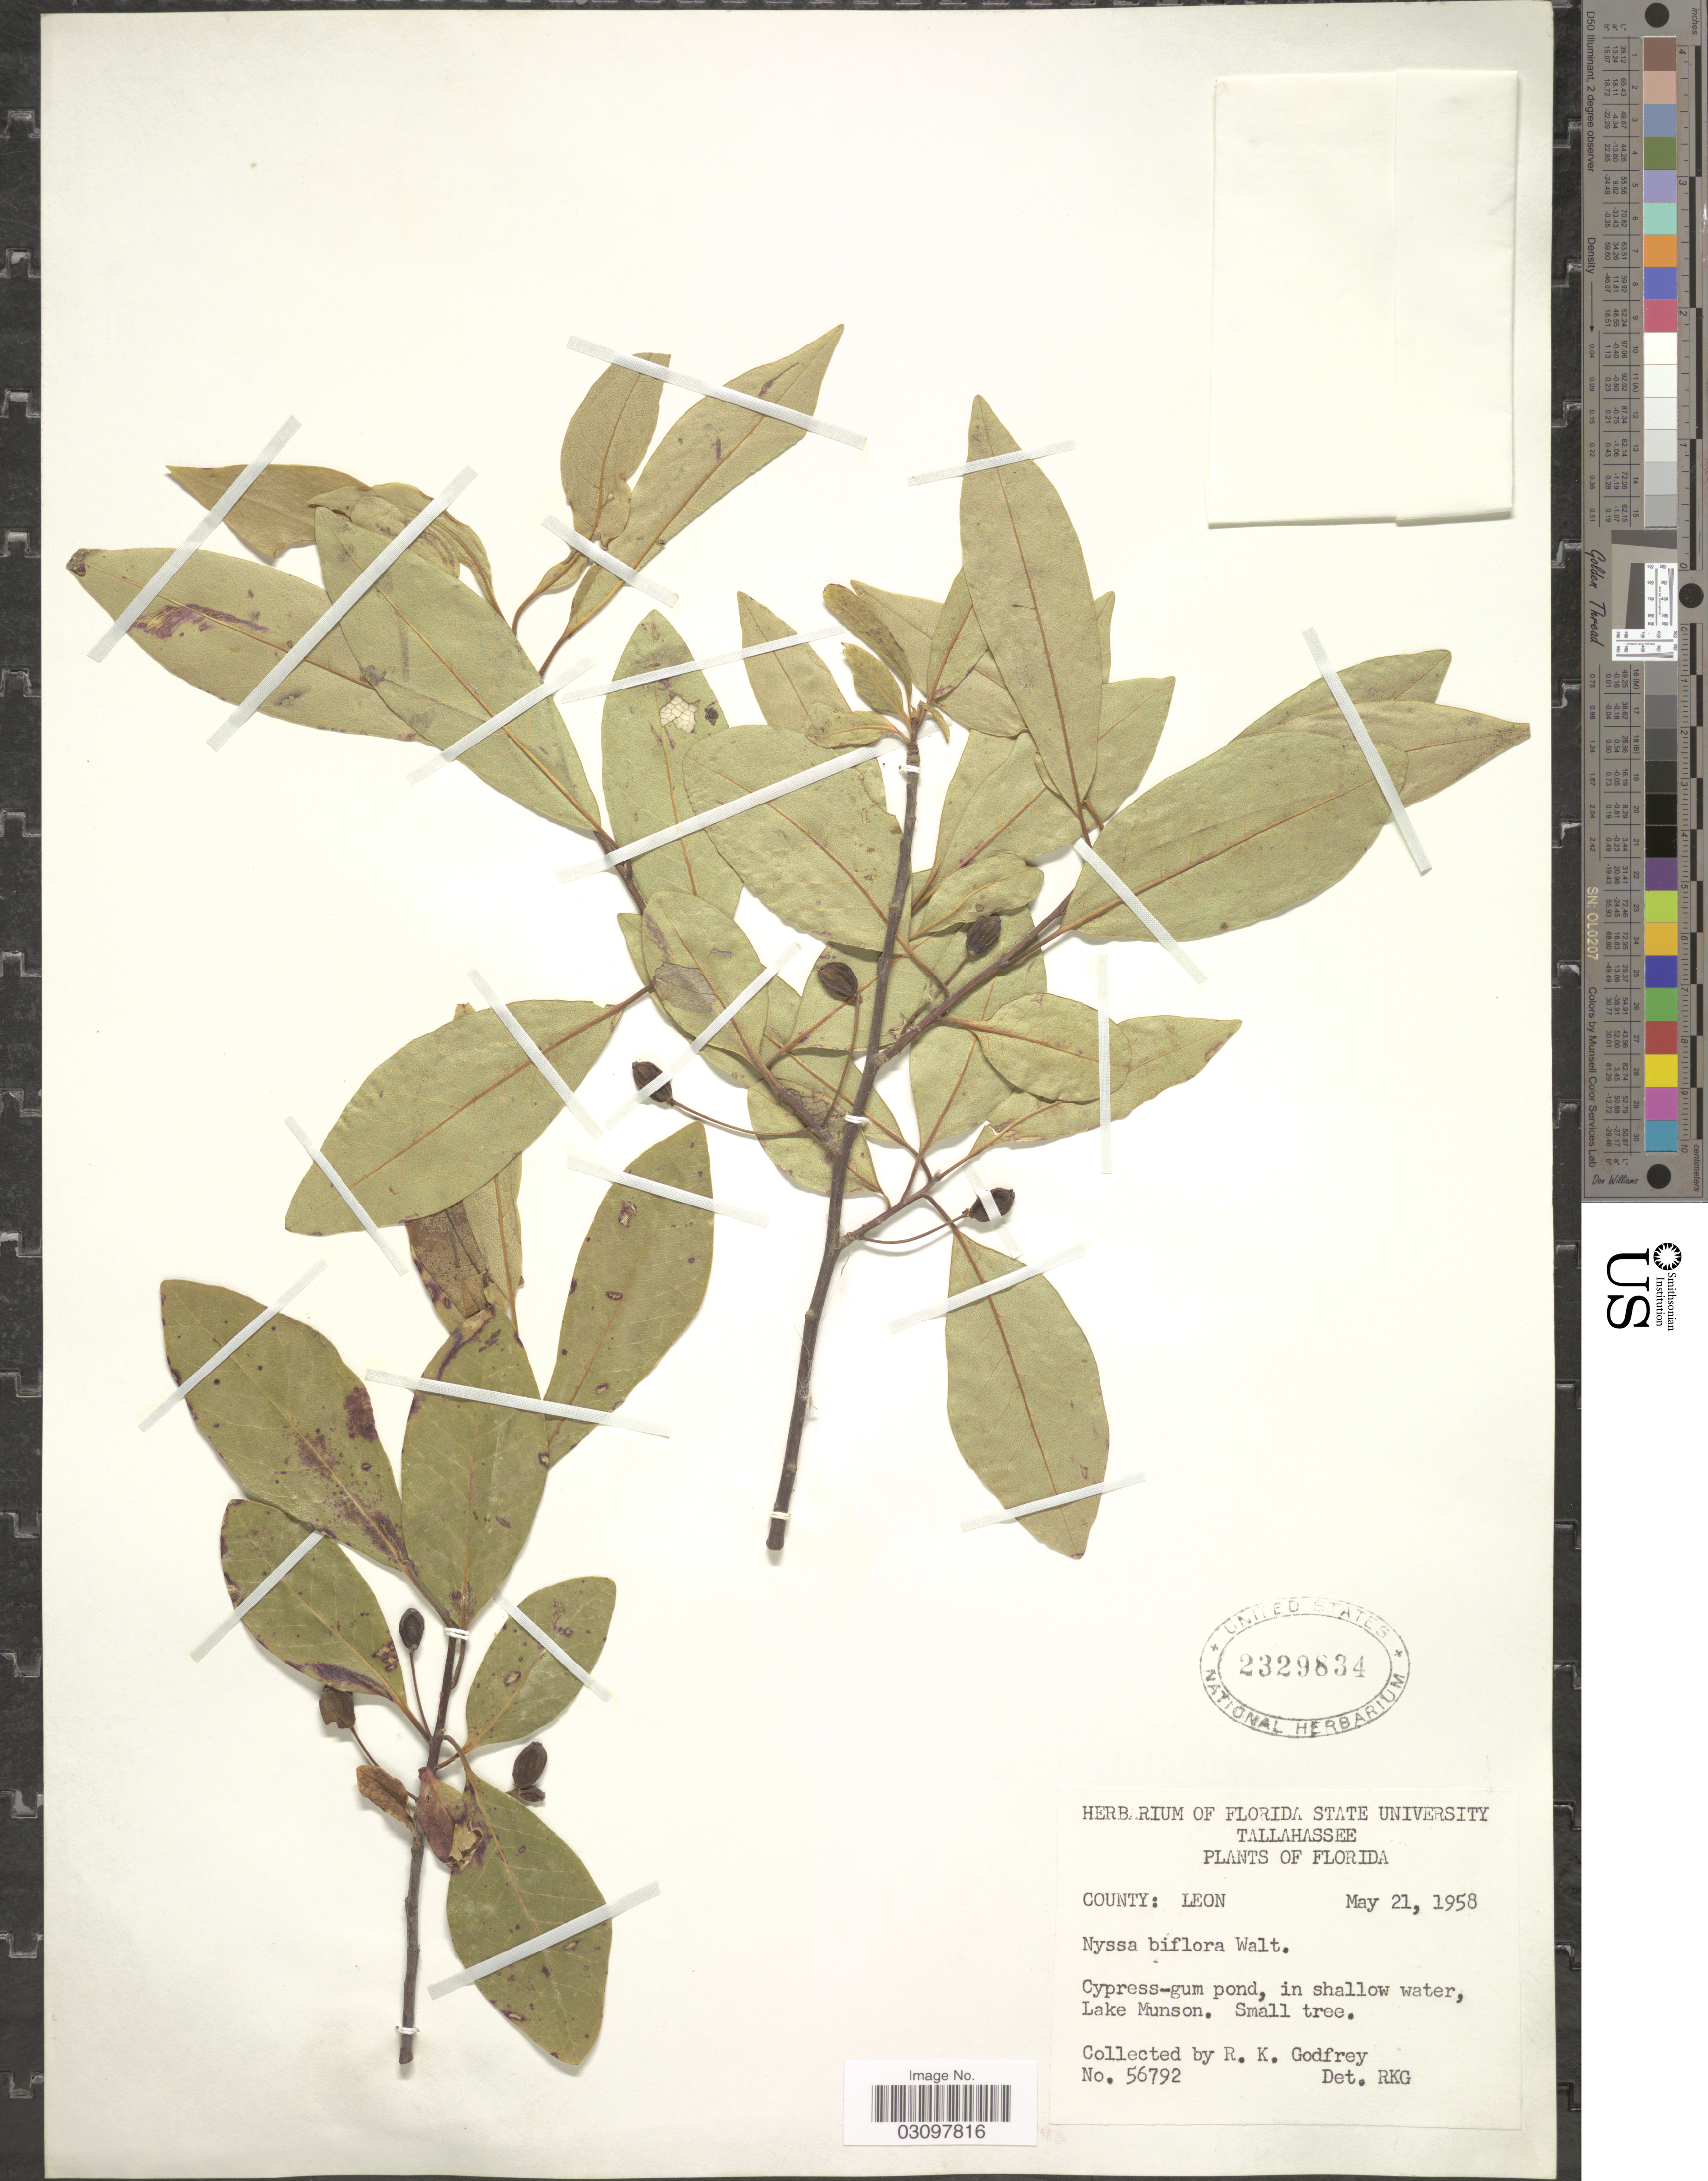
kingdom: Plantae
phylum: Tracheophyta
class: Magnoliopsida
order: Cornales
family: Nyssaceae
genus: Nyssa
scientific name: Nyssa biflora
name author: Walter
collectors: R. K. Godfrey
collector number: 56792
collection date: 1958-05-21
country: United States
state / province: Florida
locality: County: Leon. Cypress-gum pond, in shallow water, Lake Munson.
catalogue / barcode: US 2329834